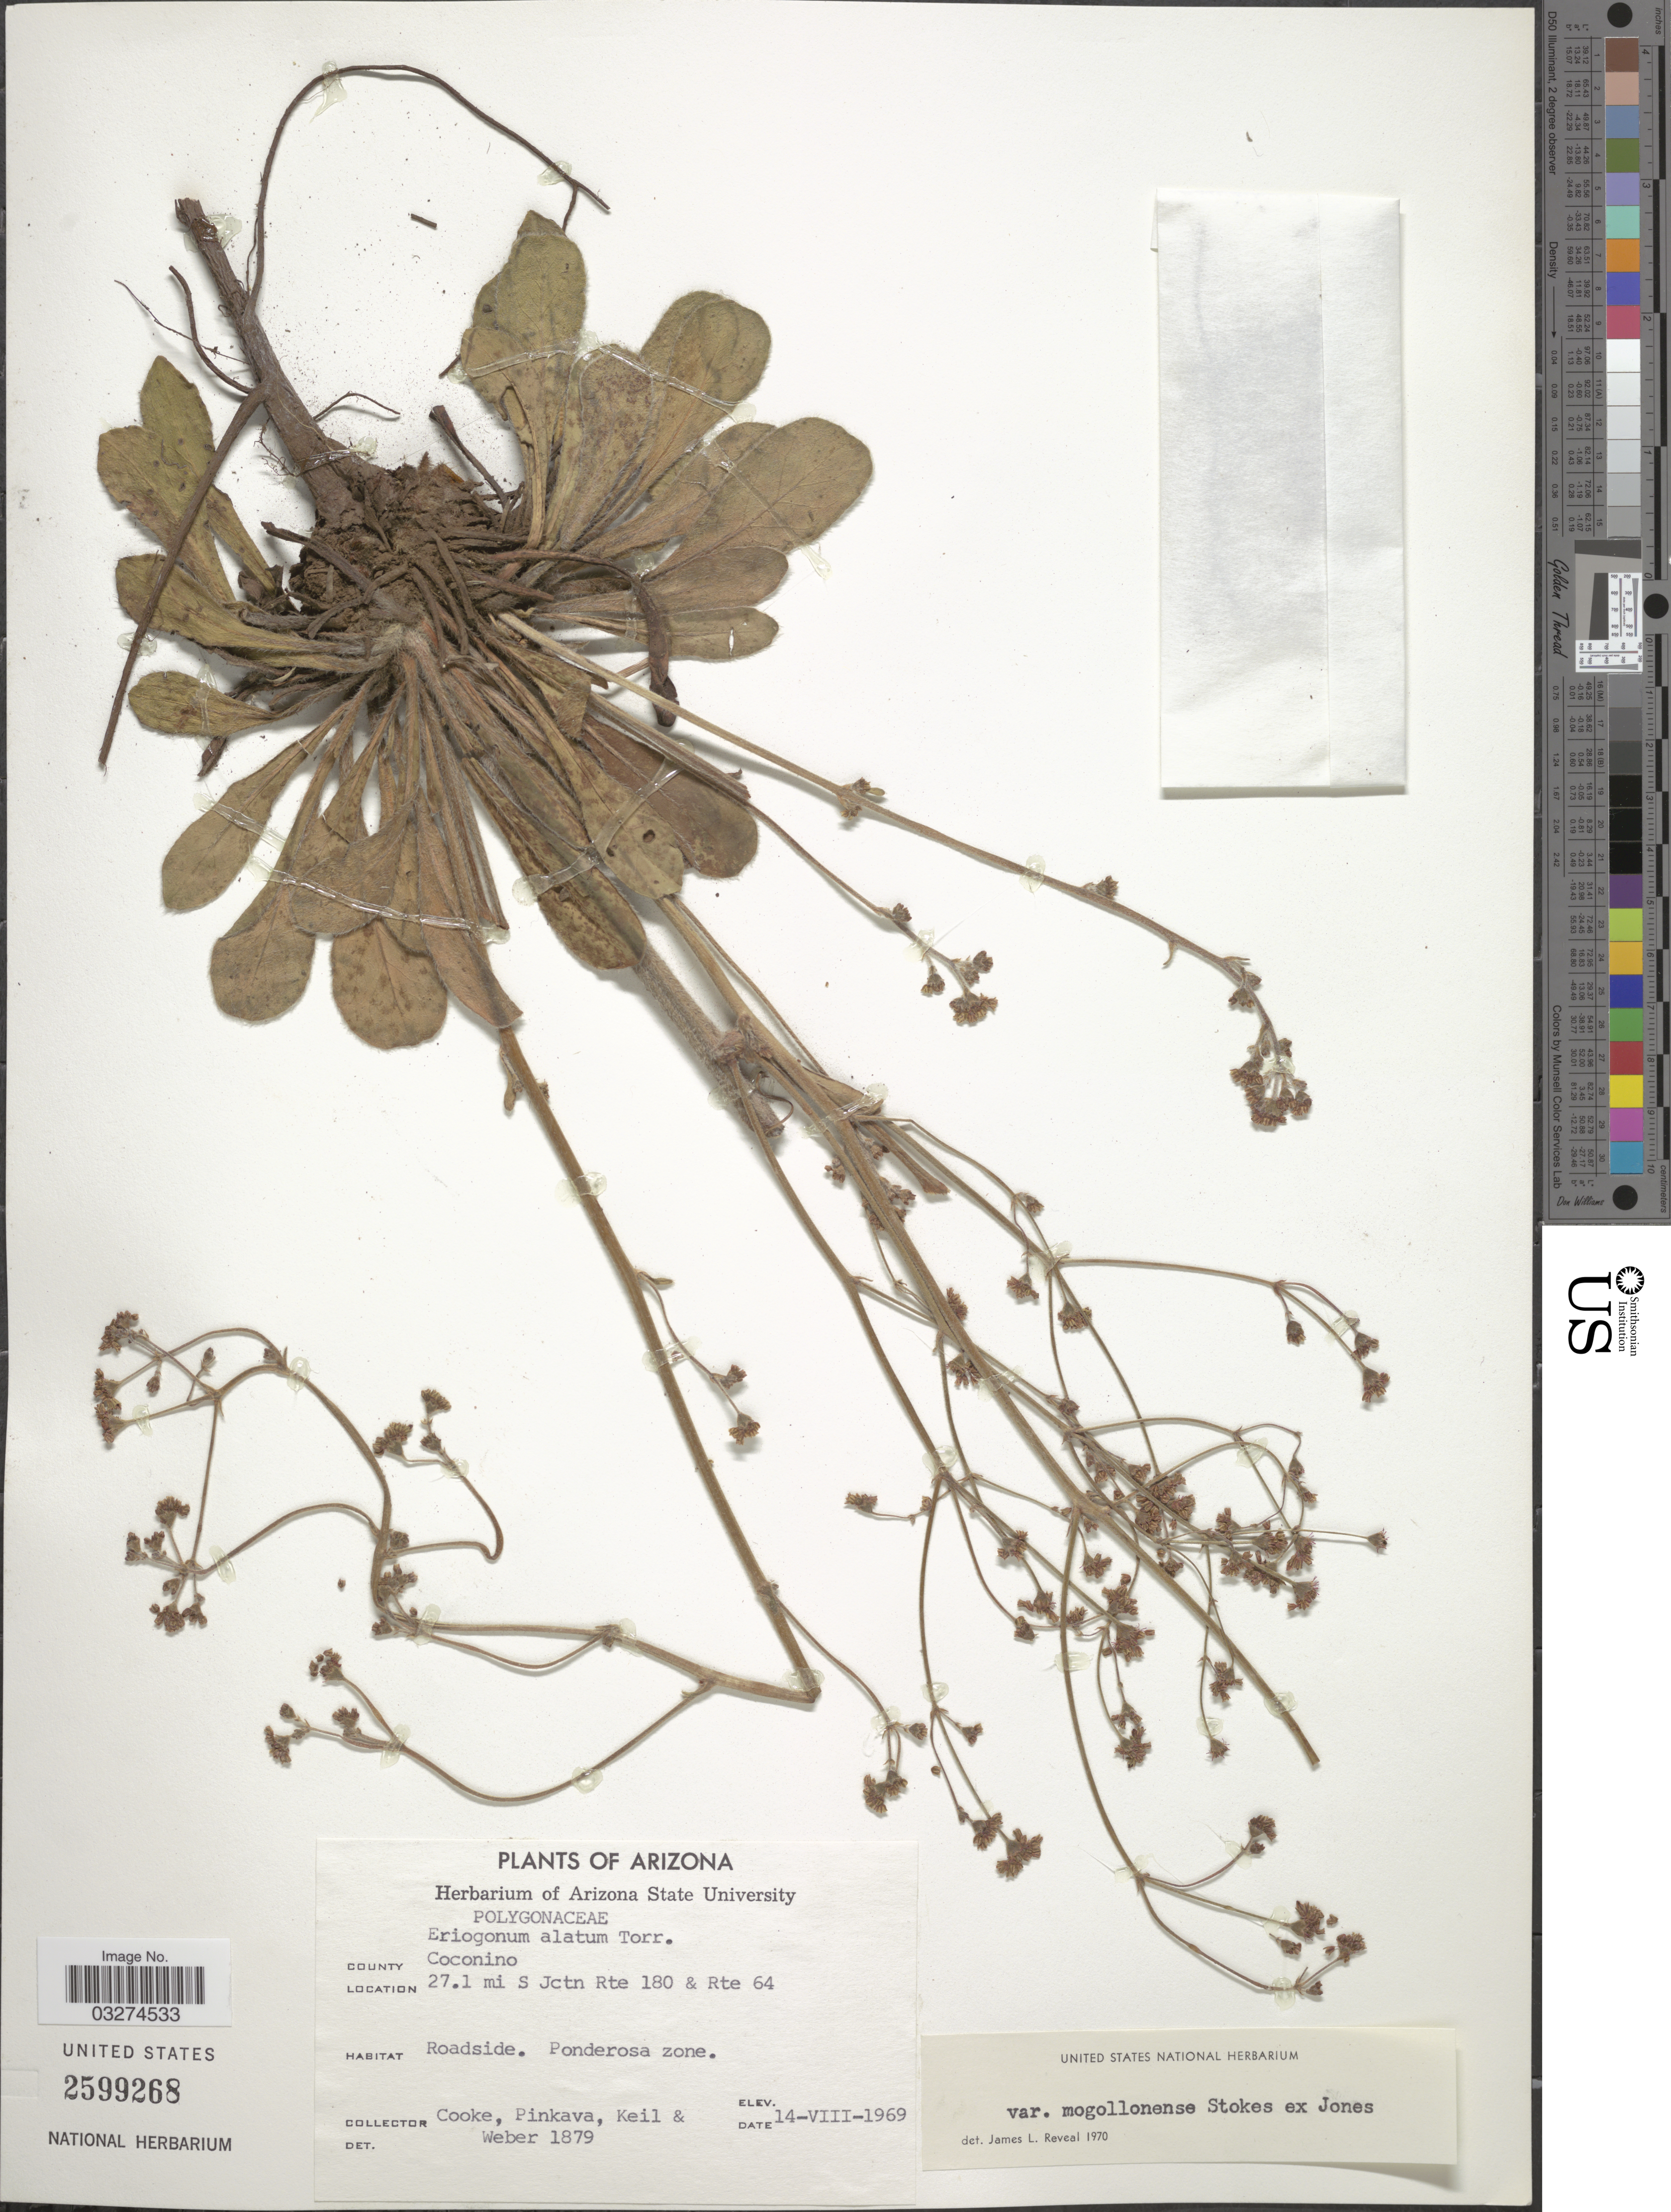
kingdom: Plantae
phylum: Tracheophyta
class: Magnoliopsida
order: Caryophyllales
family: Polygonaceae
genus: Eriogonum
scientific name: Eriogonum alatum var. mogollense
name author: S. Stokes ex M.E. Jones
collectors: Cooke, -. Pinkava, Keil & -- Weber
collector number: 1879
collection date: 1969-08-14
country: United States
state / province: Arizona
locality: County Coconino. 27.1 mi S Jctn Rte 180 & Rte 64.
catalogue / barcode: US 2599268